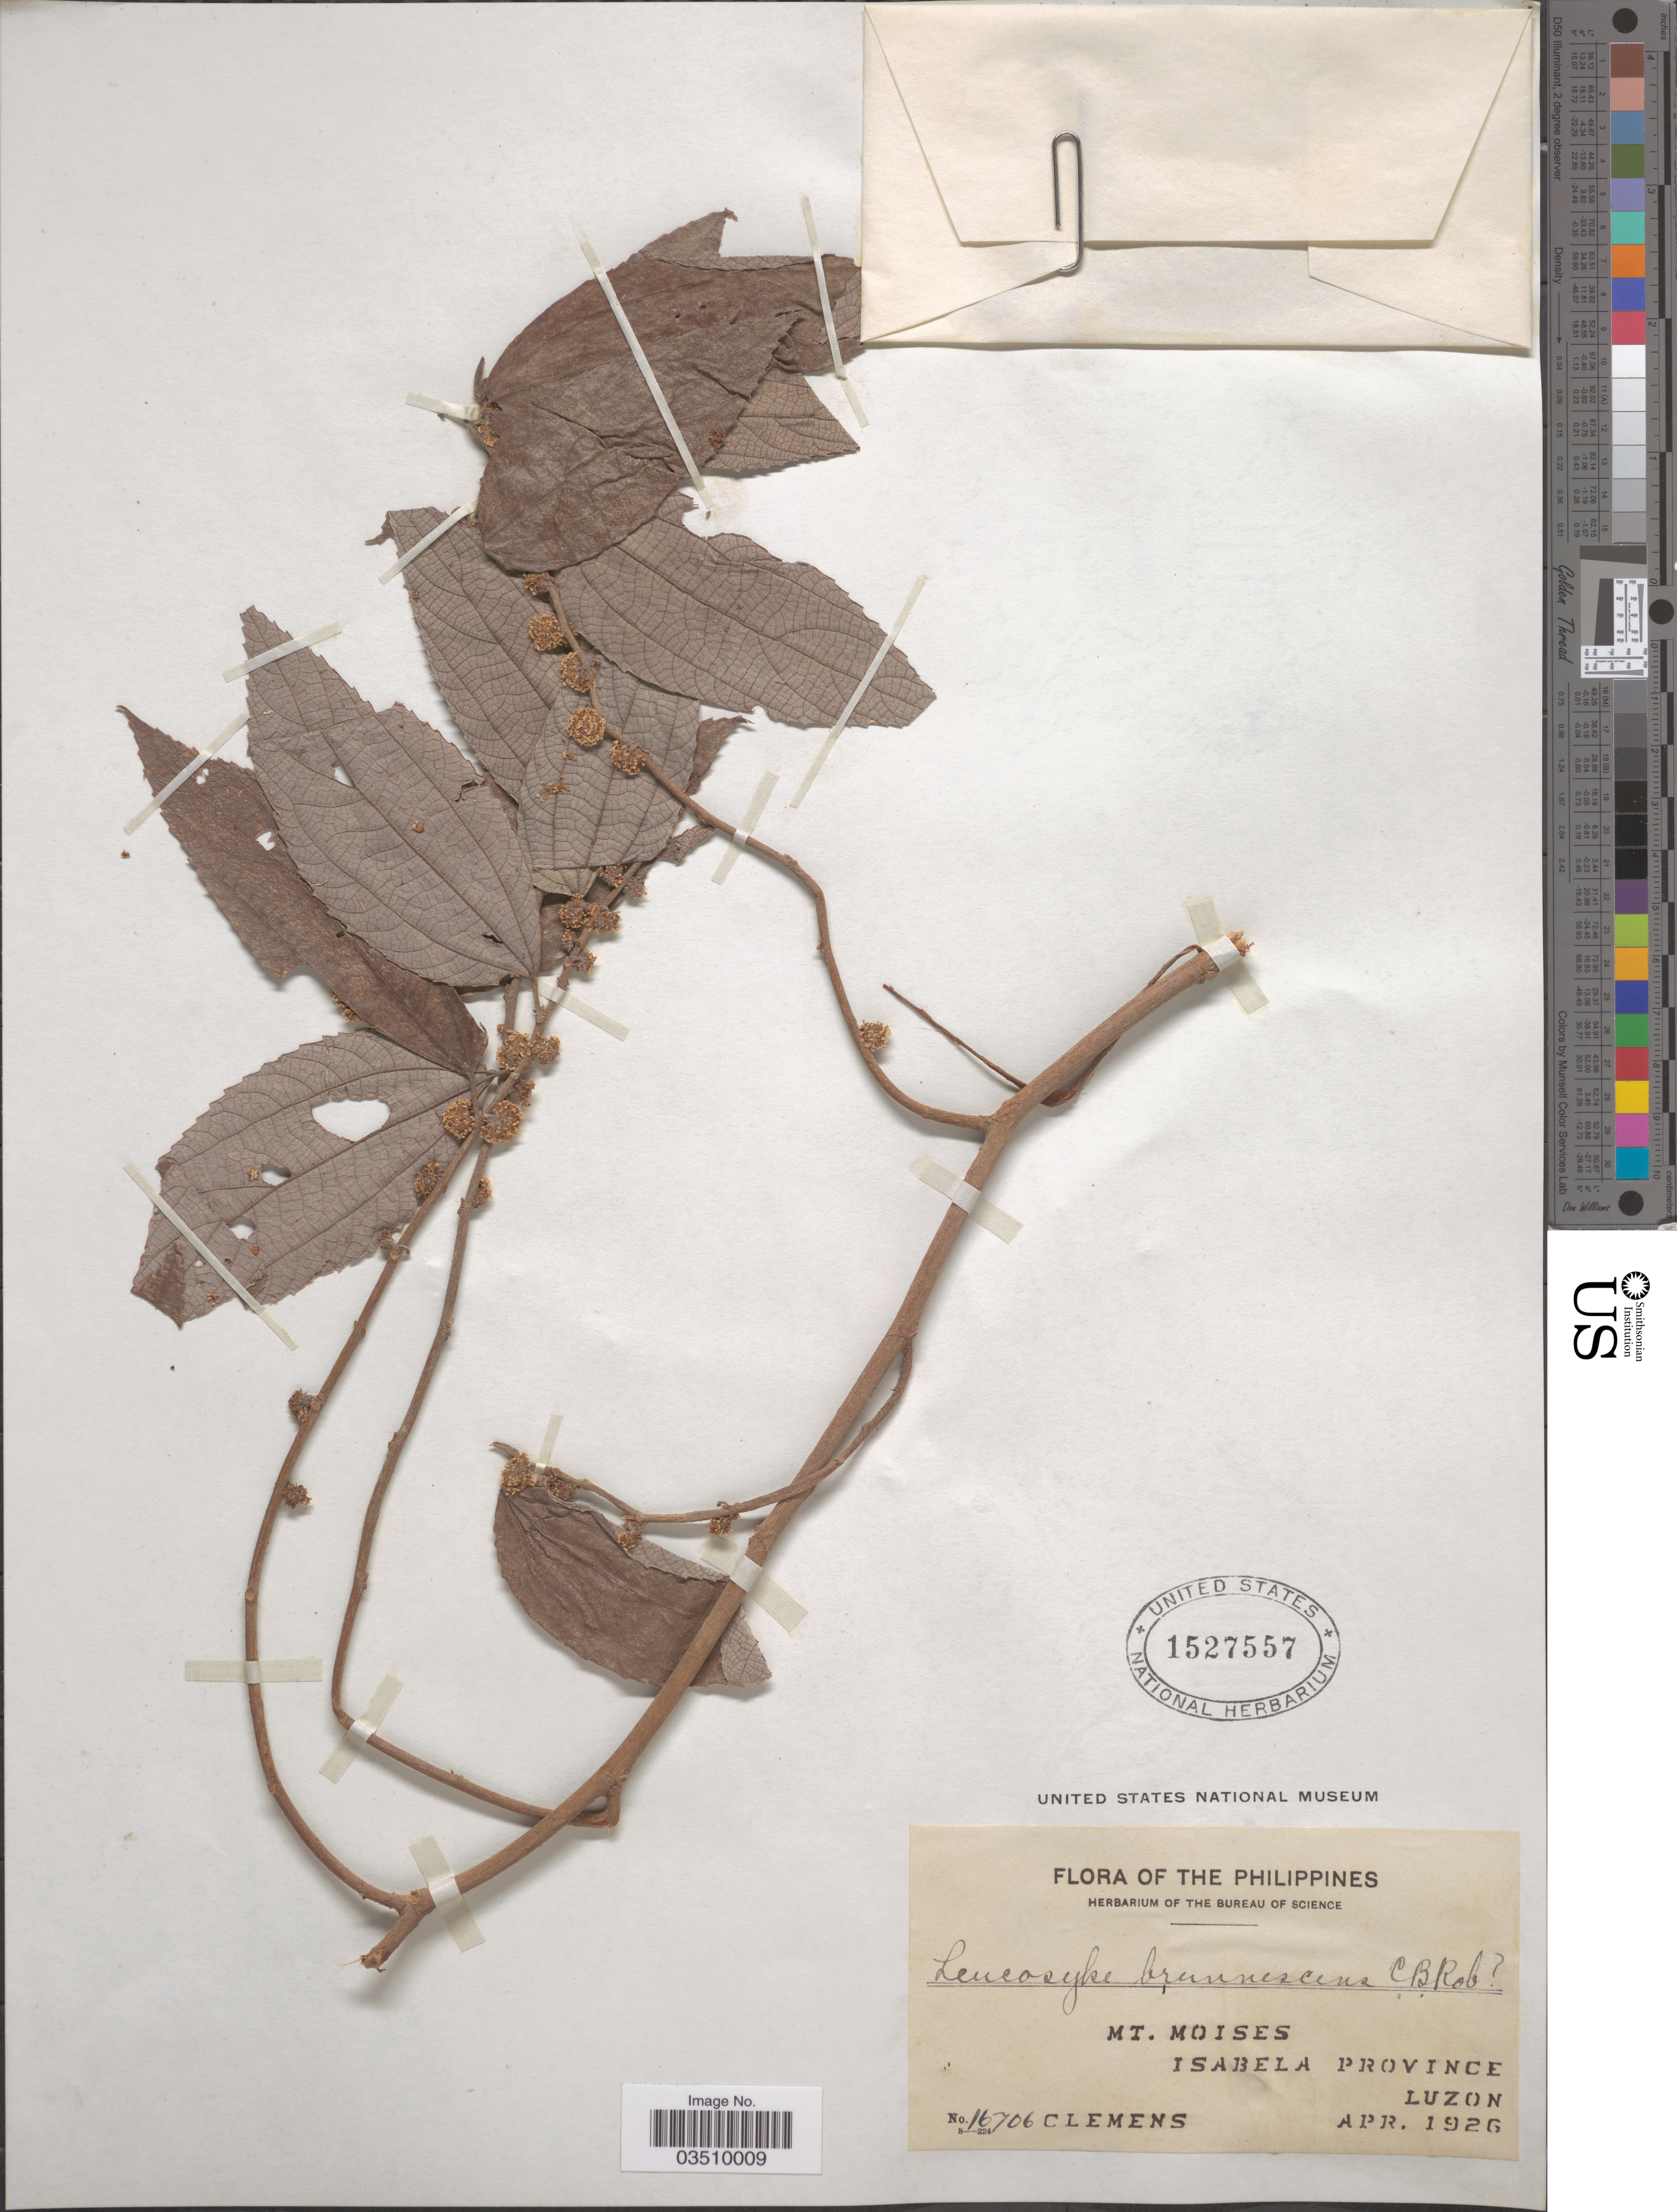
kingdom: Plantae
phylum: Tracheophyta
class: Magnoliopsida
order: Rosales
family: Urticaceae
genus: Leucosyke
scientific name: Leucosyke brunnescens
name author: C.B. Rob.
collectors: -. Clemens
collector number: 16706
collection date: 1926-04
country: Philippines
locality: Mt. Moises. Isabela Province. Luzon.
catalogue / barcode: US 1527557